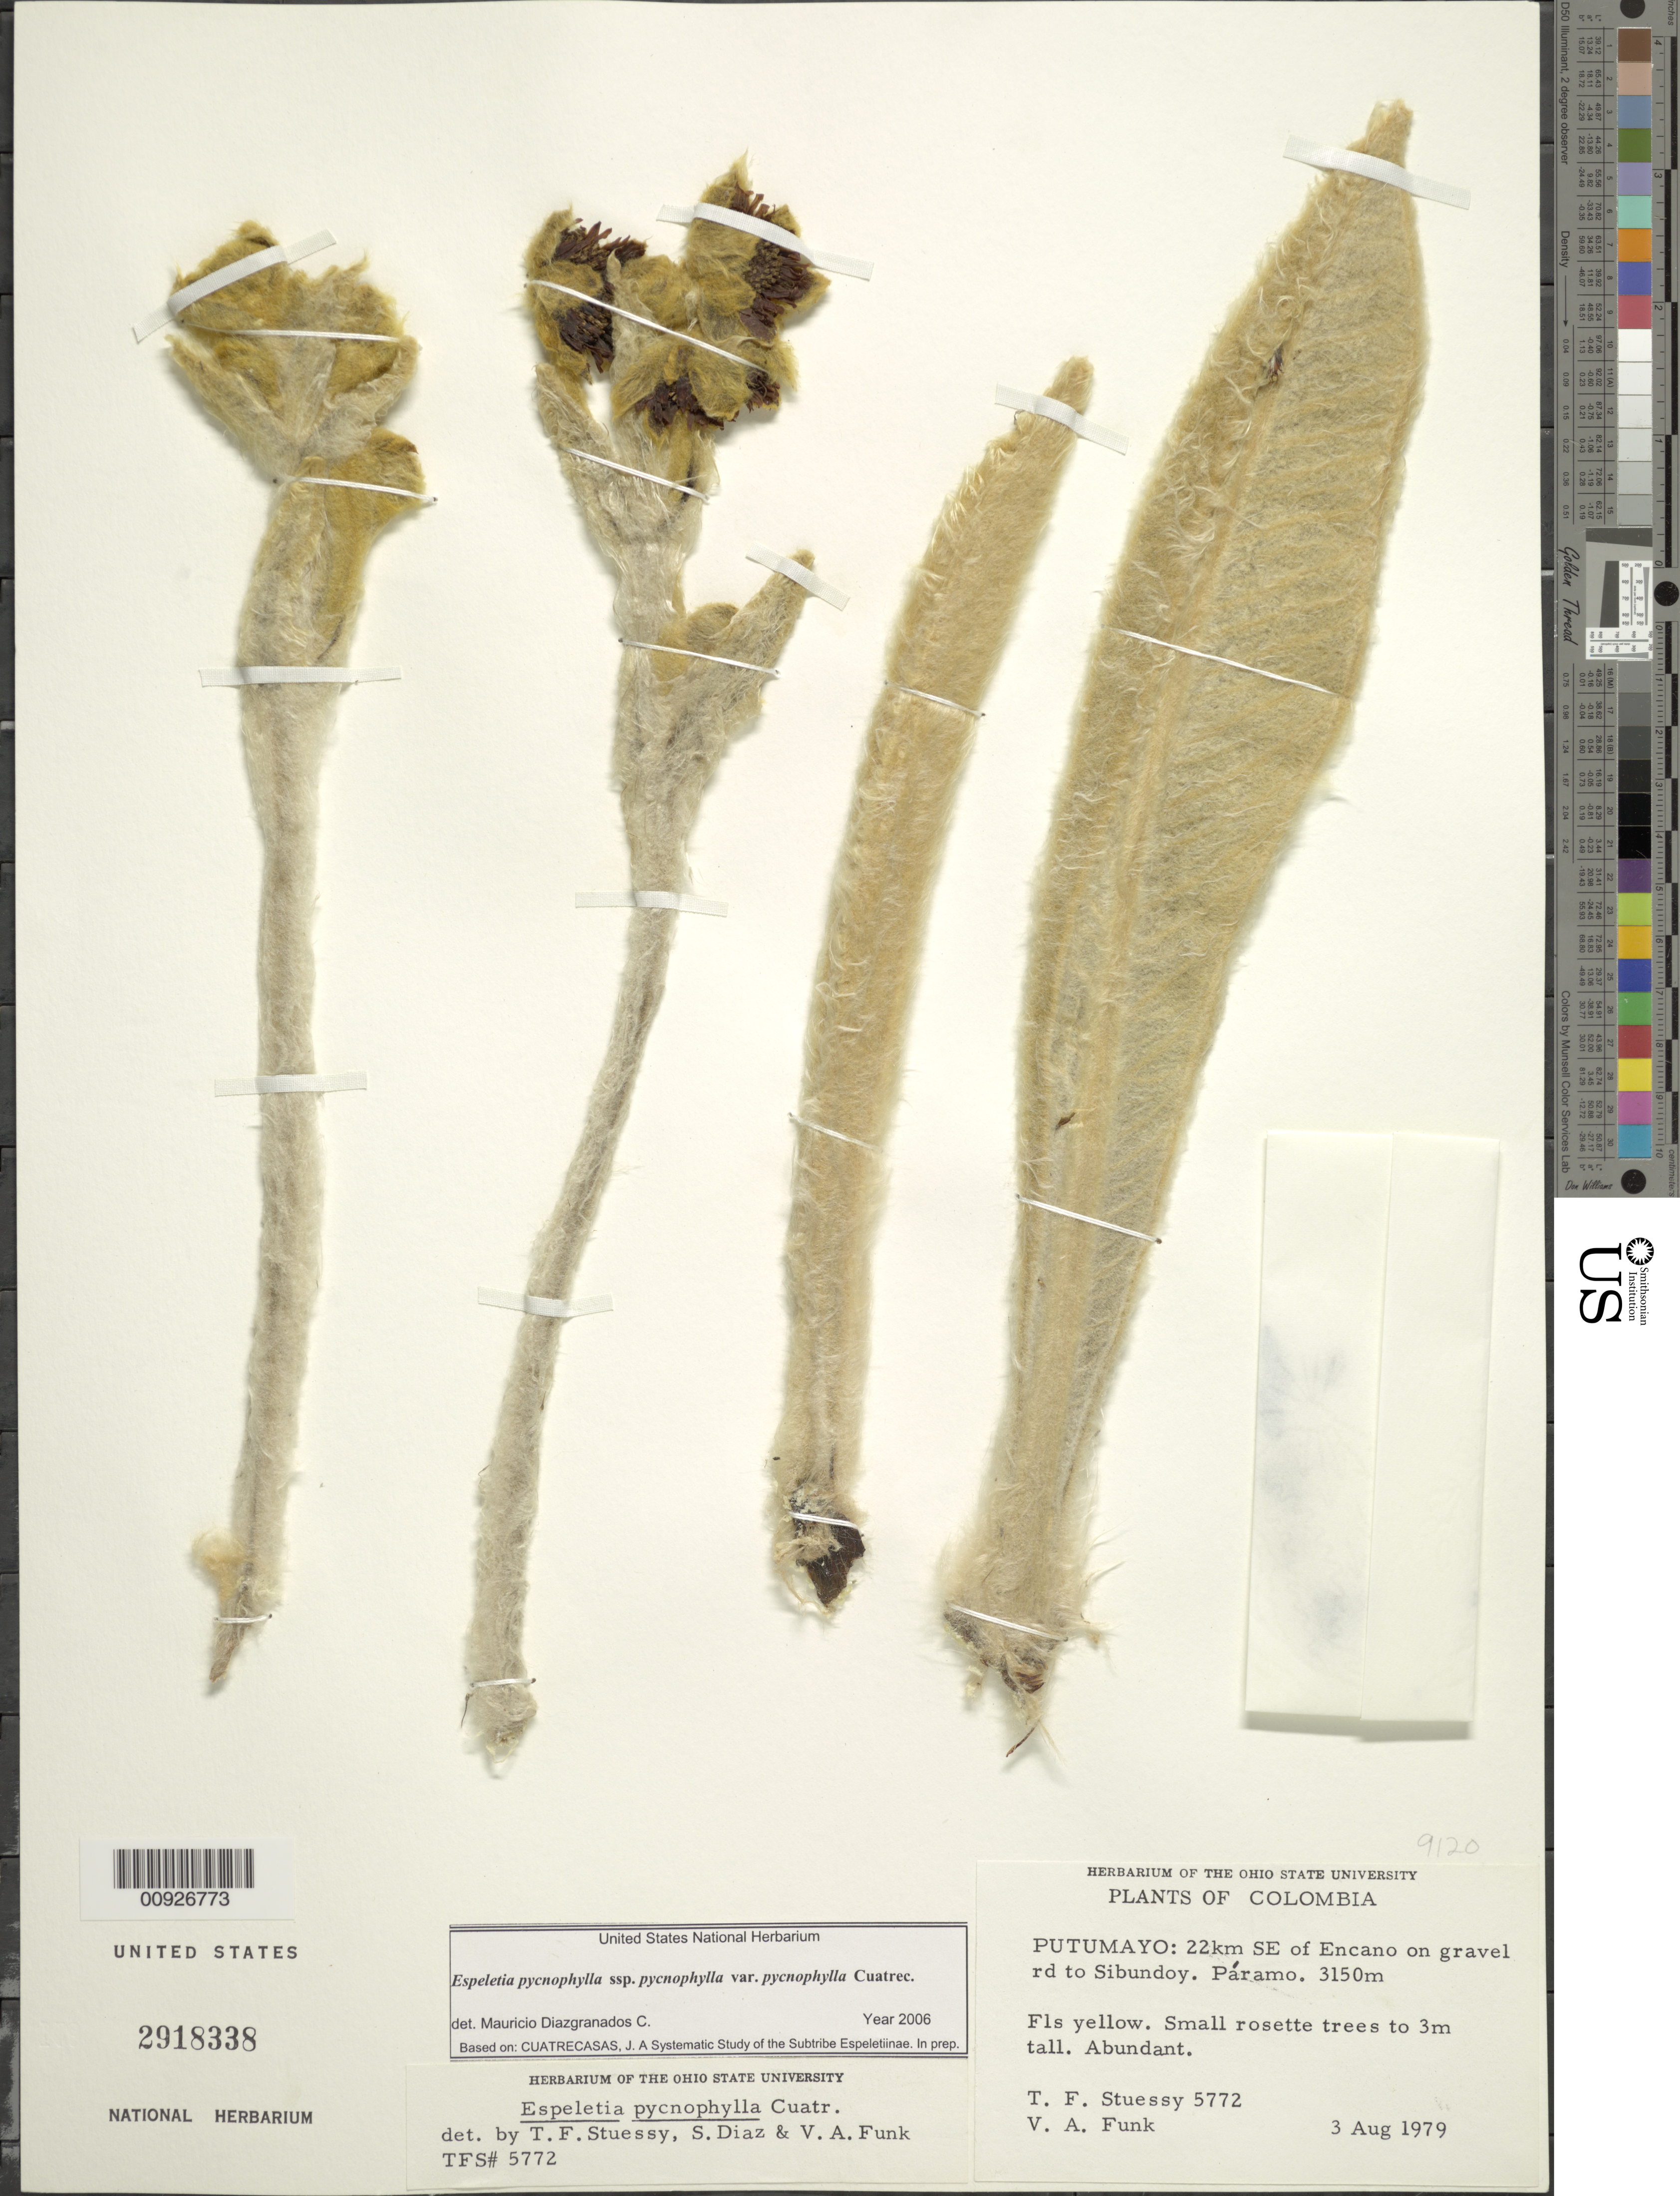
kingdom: Plantae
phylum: Tracheophyta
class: Magnoliopsida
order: Asterales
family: Asteraceae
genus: Espeletia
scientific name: Espeletia pycnophylla var. pycnophylla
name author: Cuatrec.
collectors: T. Stuessy & V. Funk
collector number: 5772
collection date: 1979-10-03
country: Colombia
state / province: Putumayo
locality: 22 km SE of Encanto on gravel rd to Sibundoy.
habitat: Páramo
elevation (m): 3150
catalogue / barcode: US 2918338